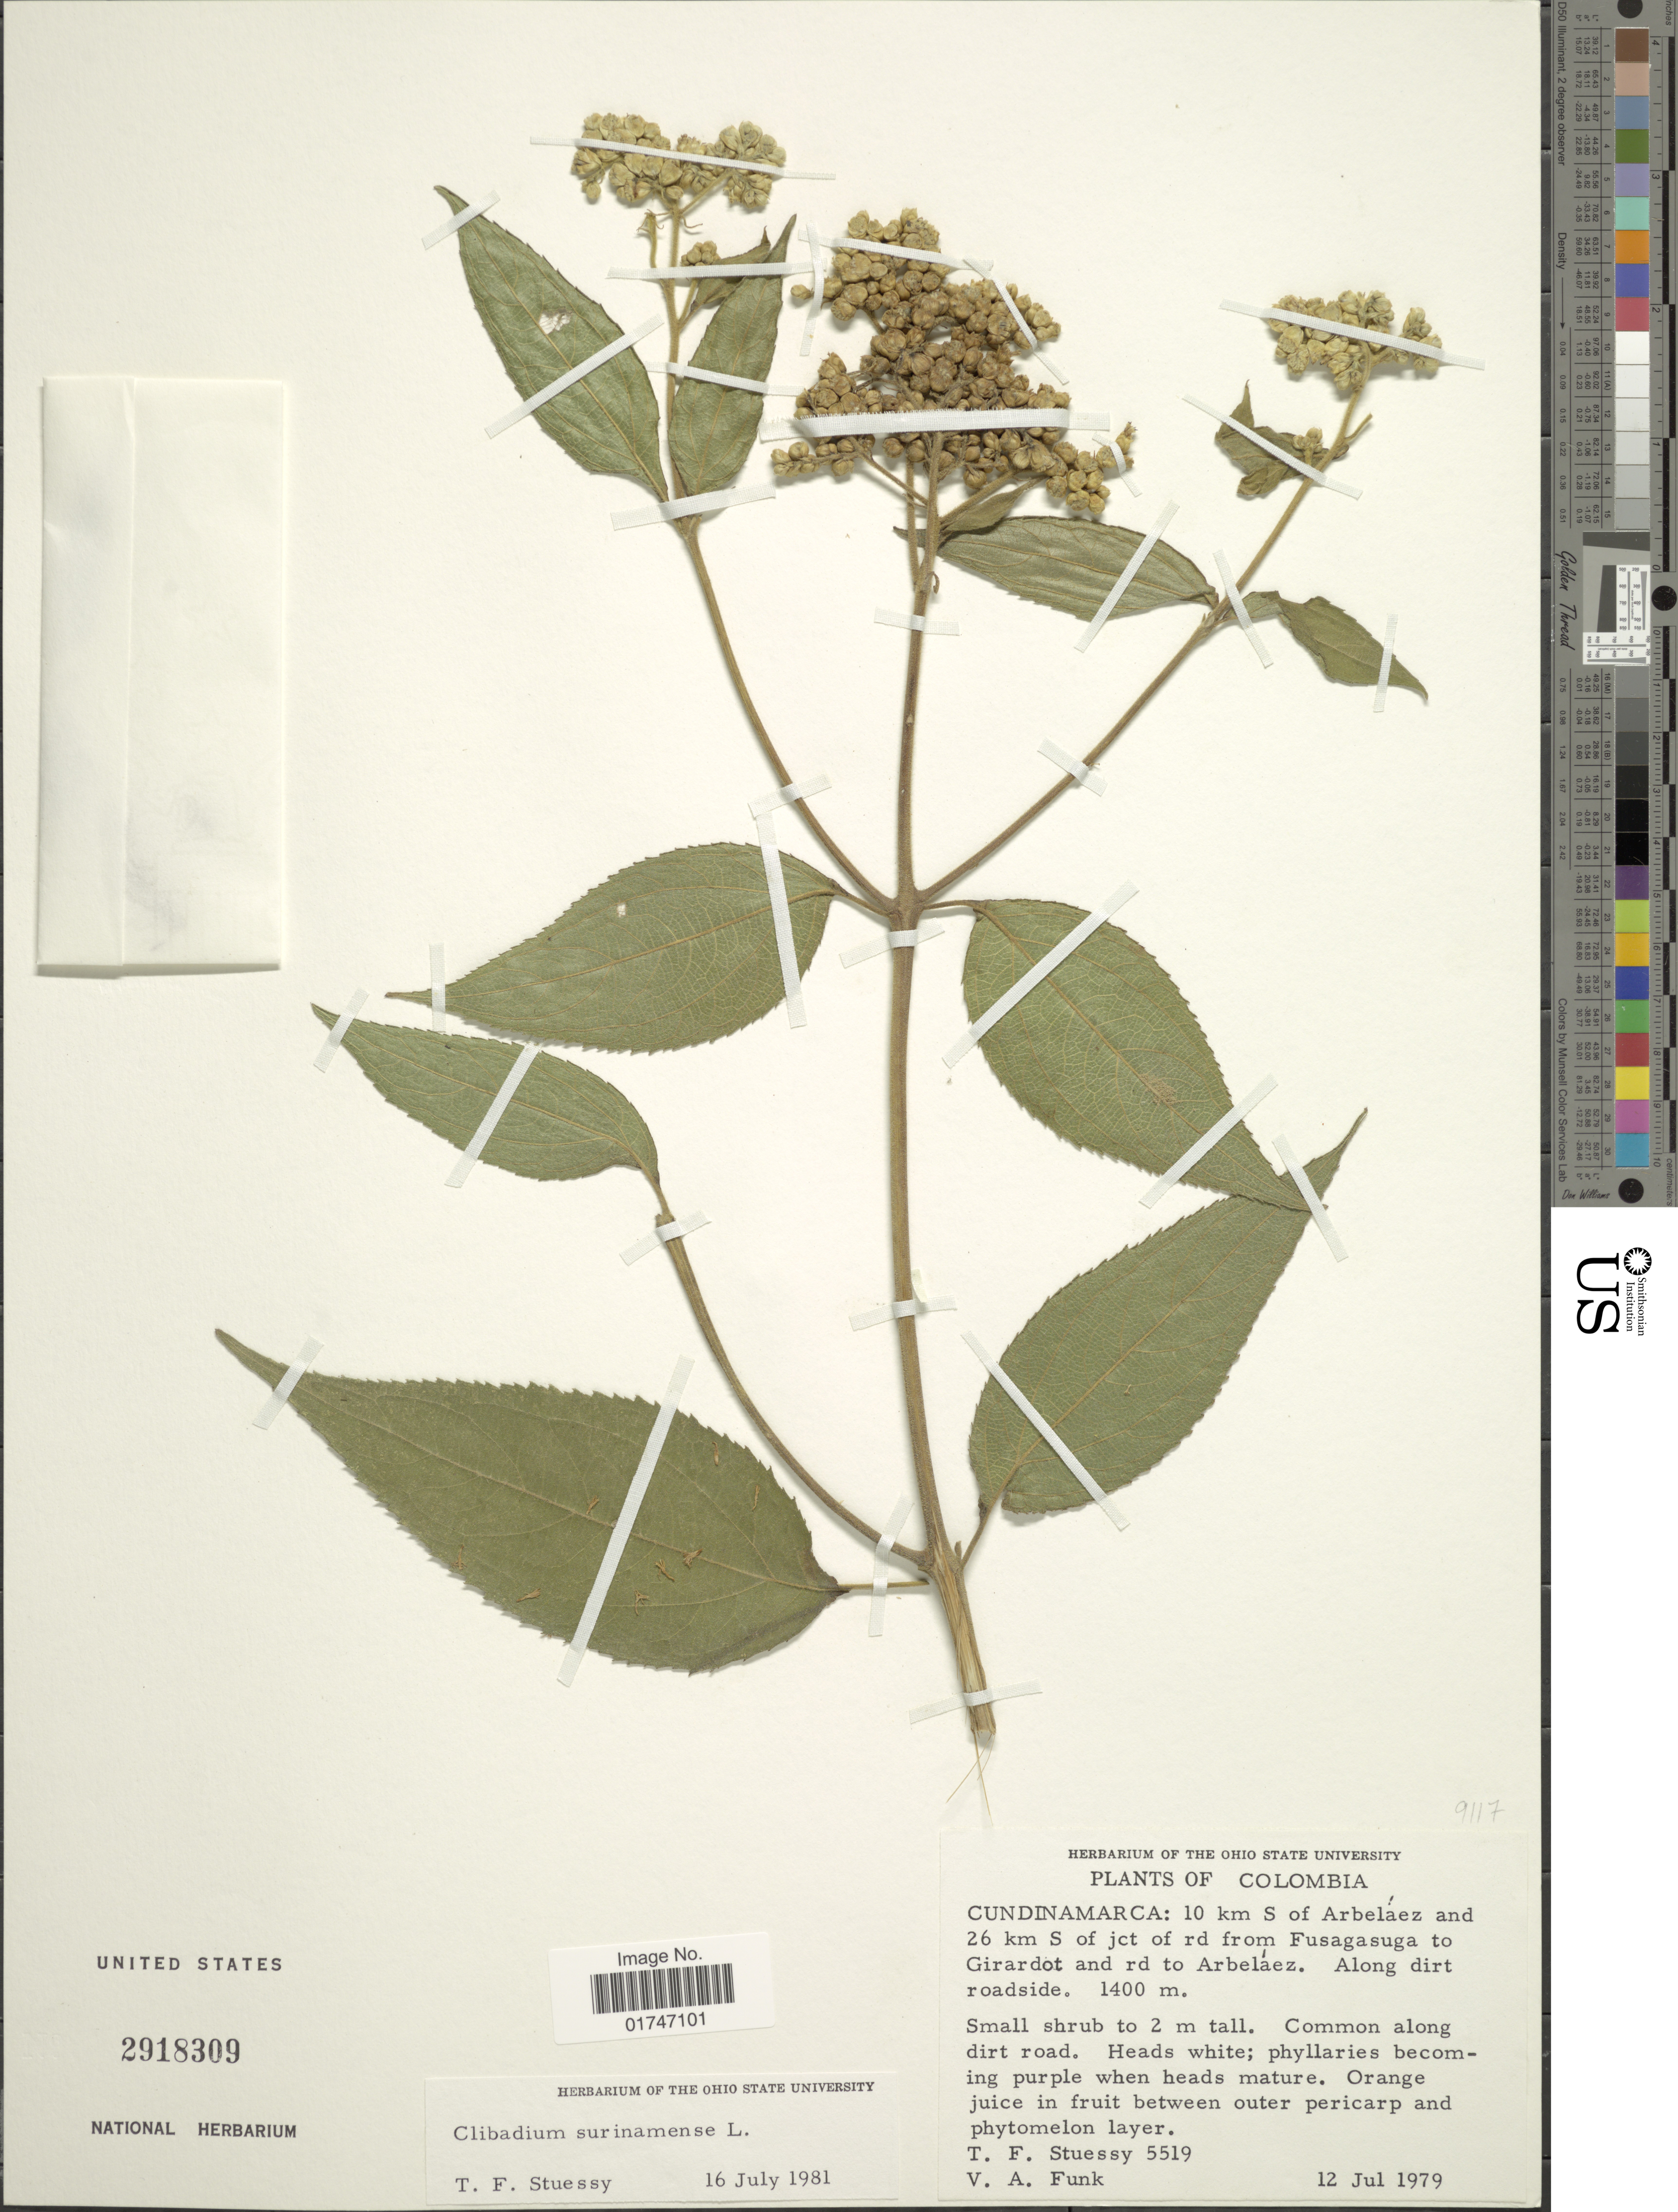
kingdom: Plantae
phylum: Tracheophyta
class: Magnoliopsida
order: Asterales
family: Asteraceae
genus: Clibadium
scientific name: Clibadium surinamense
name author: L.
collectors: T. Stuessy & V. Funk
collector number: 5519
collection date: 1979-07-12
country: Colombia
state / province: Cundinamarca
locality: Cundinamarca: 10 km S of Arbeláez and 26 km S of jct of rd from Fusagasuga to Girardot and rd to Arbeláez. Along dirt roadside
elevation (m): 1400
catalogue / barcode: US 2918309